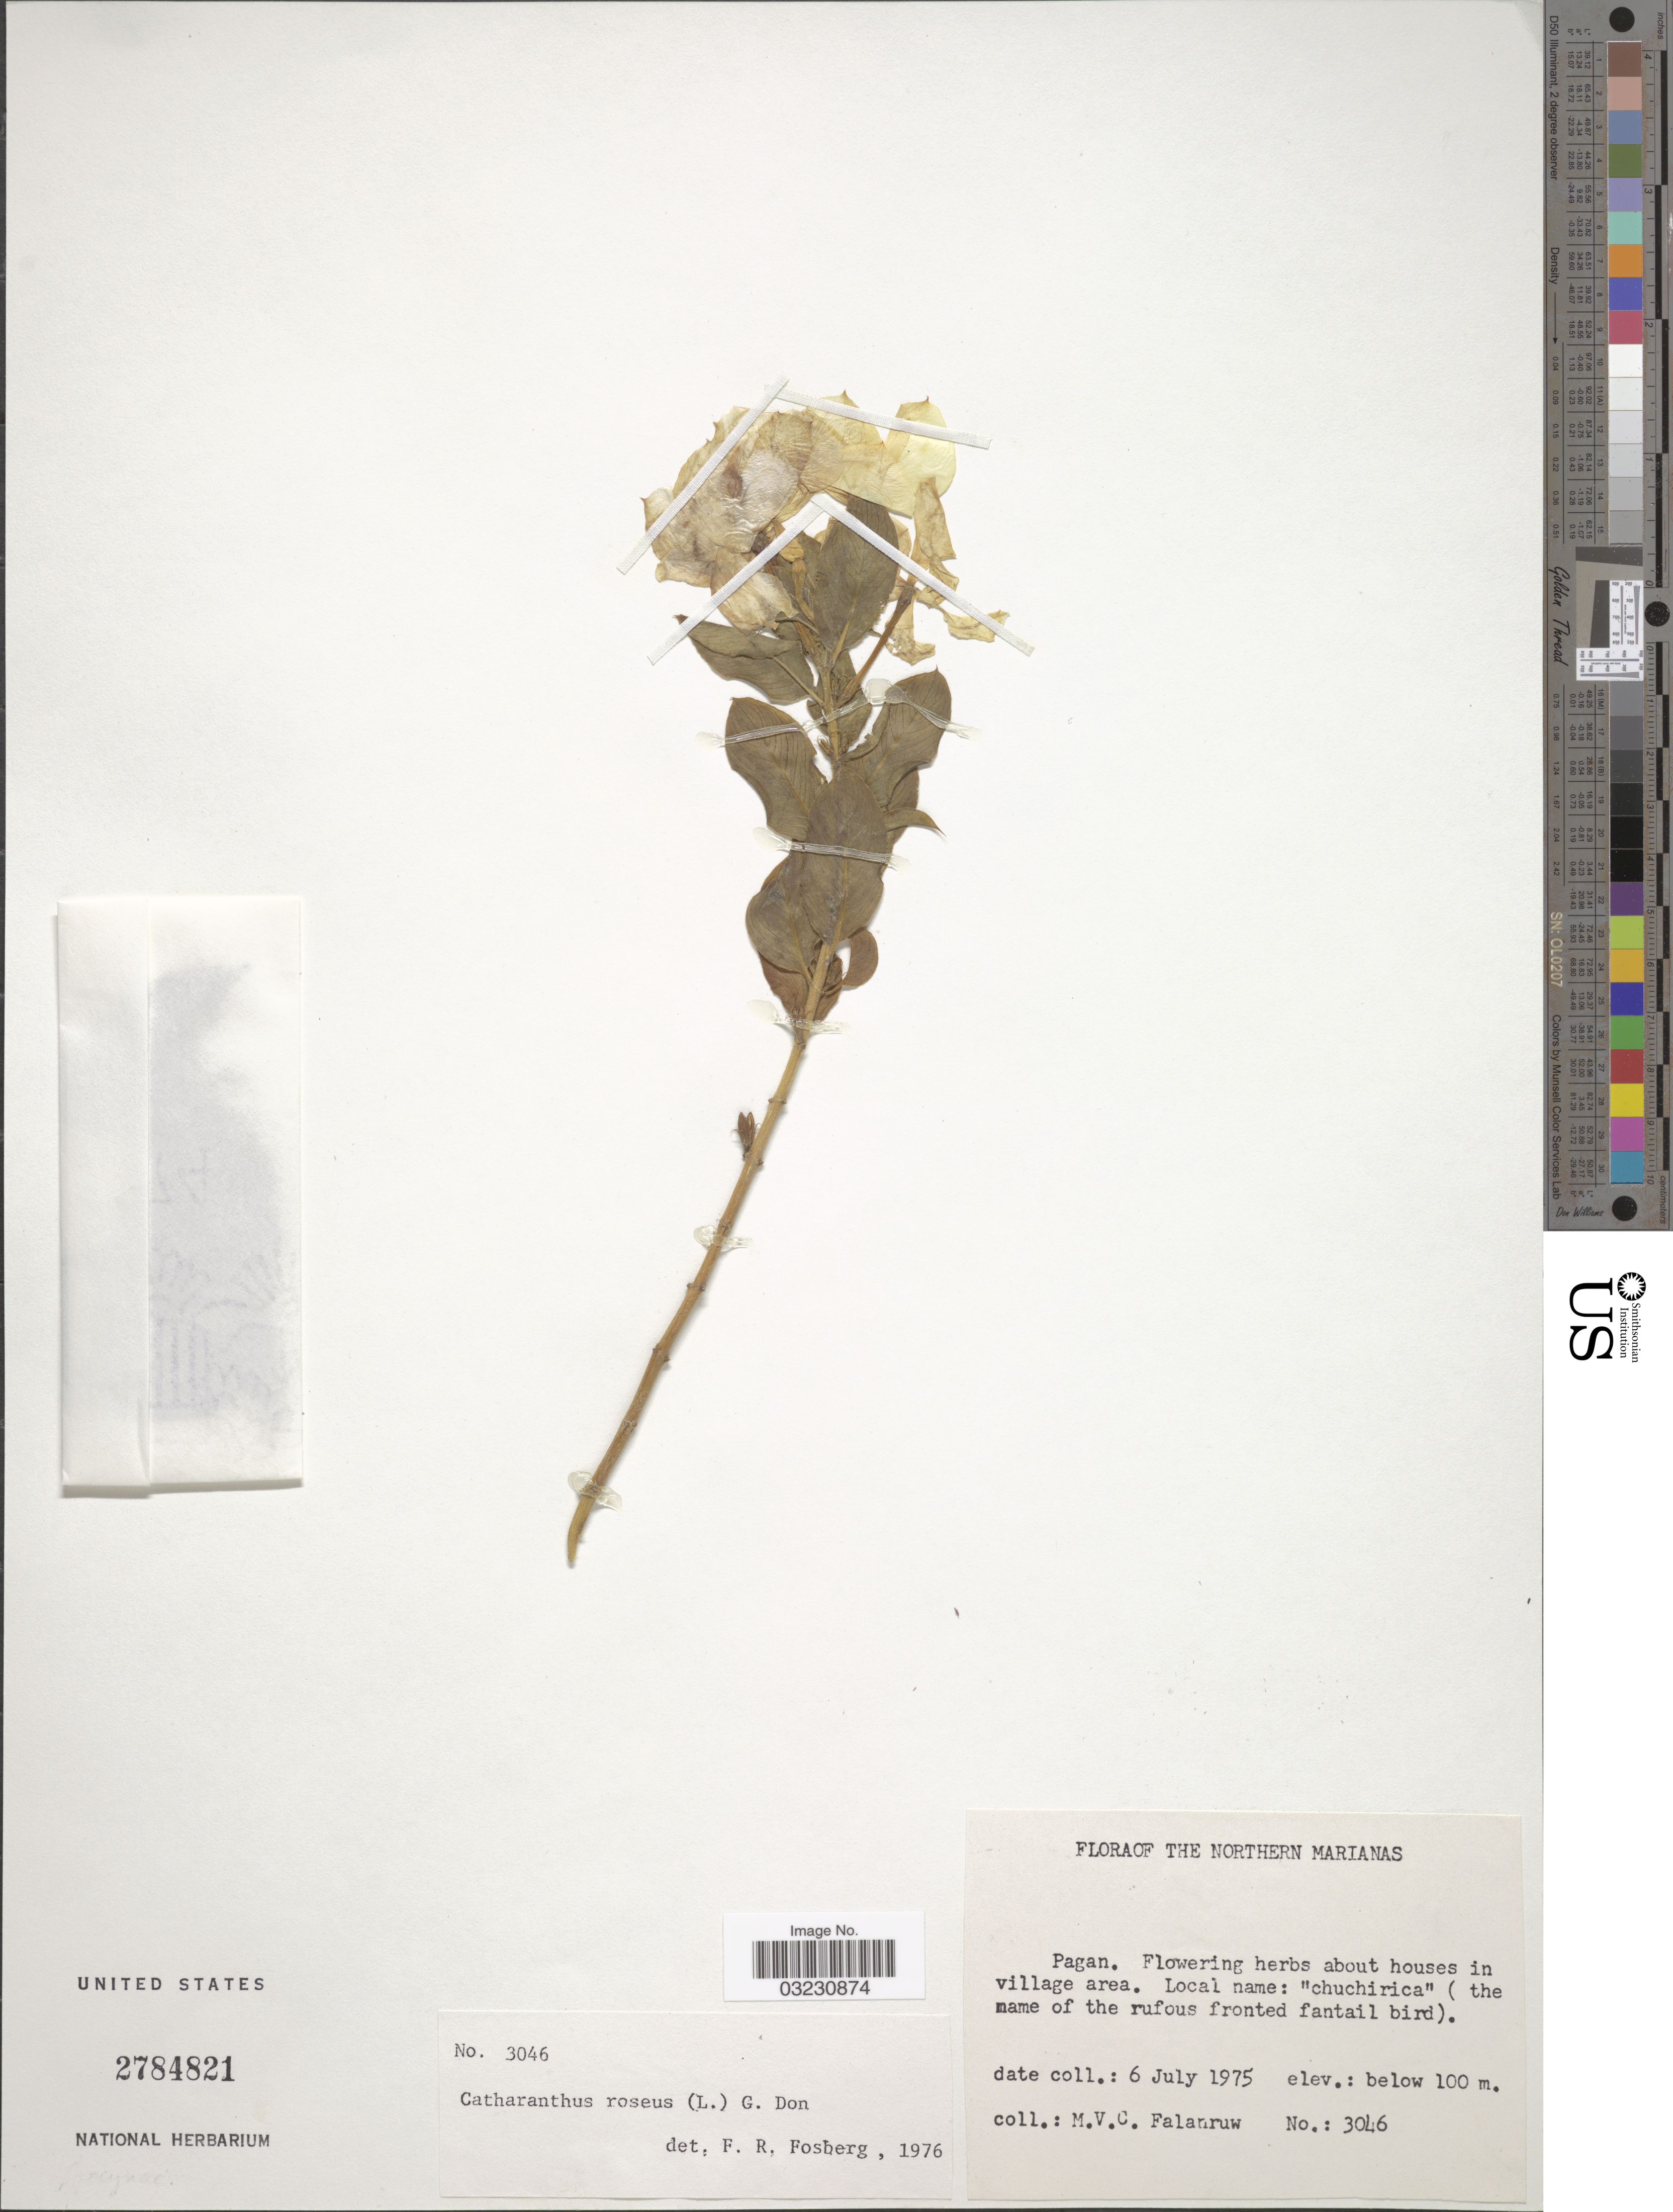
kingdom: Plantae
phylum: Tracheophyta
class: Magnoliopsida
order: Gentianales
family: Apocynaceae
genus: Catharanthus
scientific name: Catharanthus roseus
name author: (L.) G. Don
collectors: M. V. Falanruw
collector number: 3046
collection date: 1975-07-06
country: Northern Mariana Islands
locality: Pagan. About houses in village area.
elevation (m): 100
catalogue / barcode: US 2784821